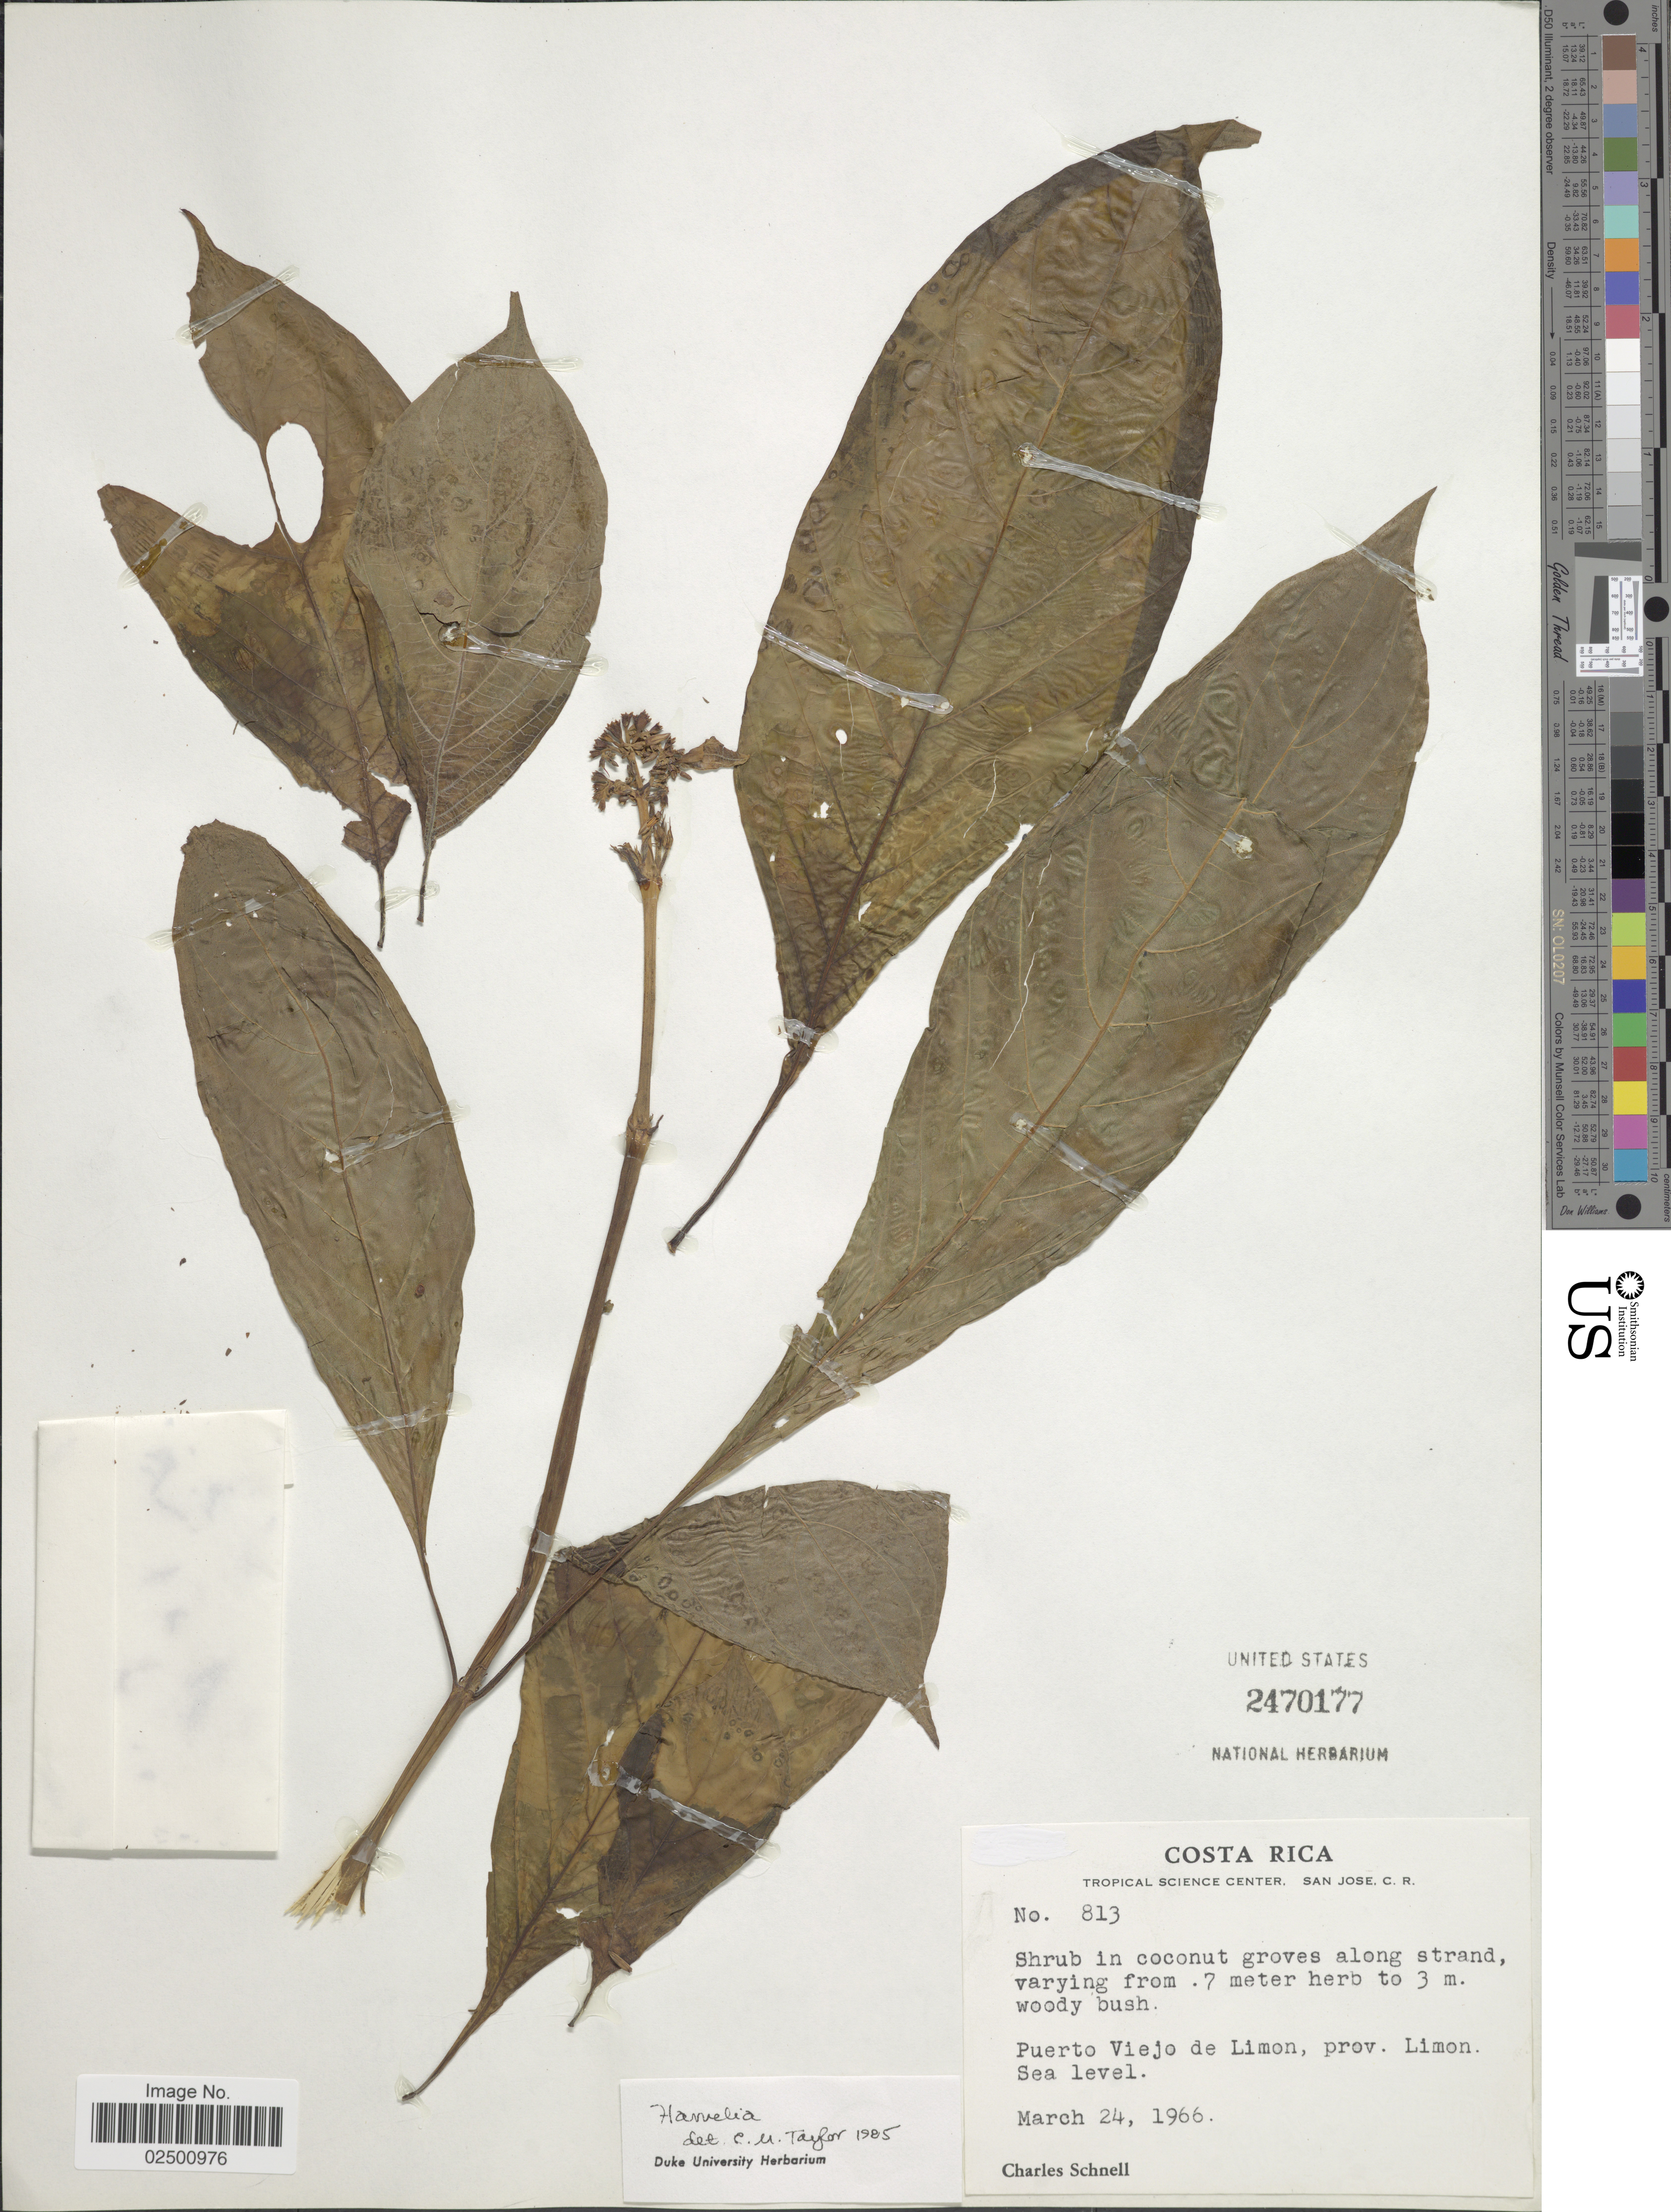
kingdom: Plantae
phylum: Tracheophyta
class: Magnoliopsida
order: Gentianales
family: Rubiaceae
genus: Hamelia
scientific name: Hamelia sp.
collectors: C. Schnell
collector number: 813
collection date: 1966-03-24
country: Costa Rica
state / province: Limón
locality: Puerto Viejo de Limon, prov. Limon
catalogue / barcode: US 2470177